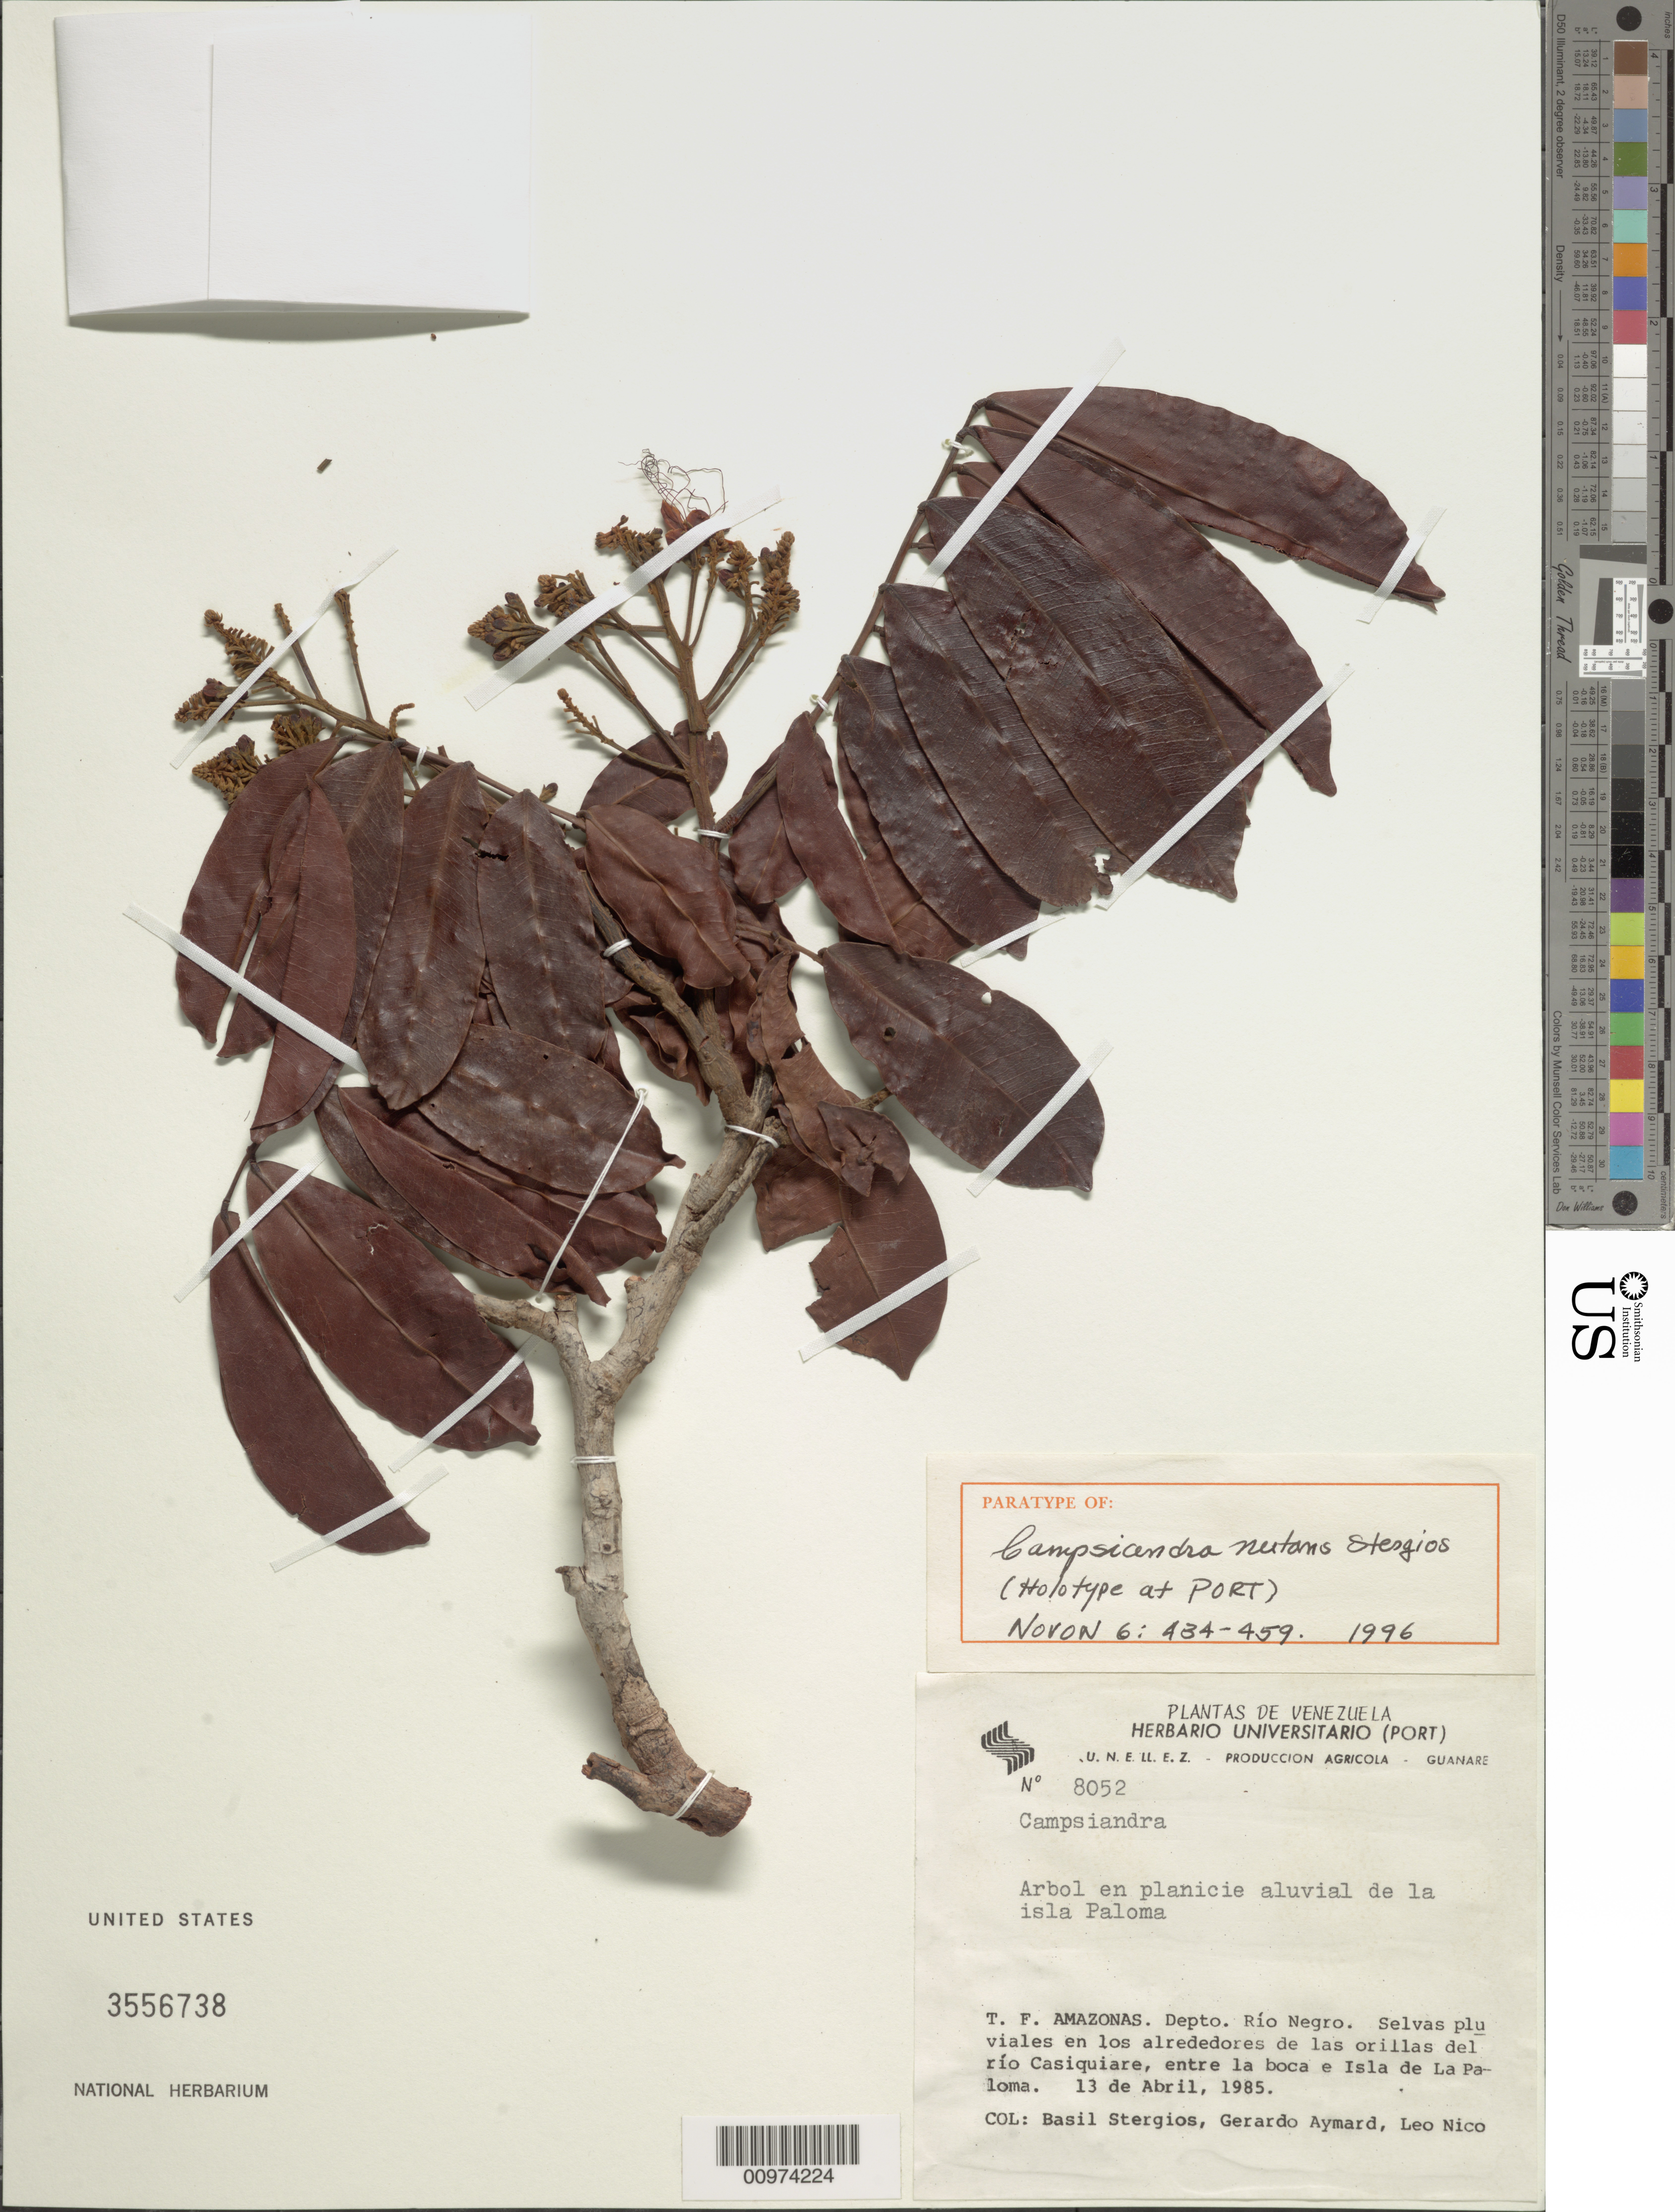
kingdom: Plantae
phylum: Tracheophyta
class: Magnoliopsida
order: Fabales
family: Fabaceae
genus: Campsiandra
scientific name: Campsiandra nutans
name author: Stergios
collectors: B. G. Stergios, G. A. Aymard & L. Nico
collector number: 8052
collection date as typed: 13-Apr-85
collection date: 1985-04-13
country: Venezuela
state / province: Amazonas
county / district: Río Negro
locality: Río Casiquiare, entre la boca e Isla de La Paloma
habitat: Selvas pluviales en los alrededores de las orillas del rio; en planicie aluvial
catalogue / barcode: US 3556738